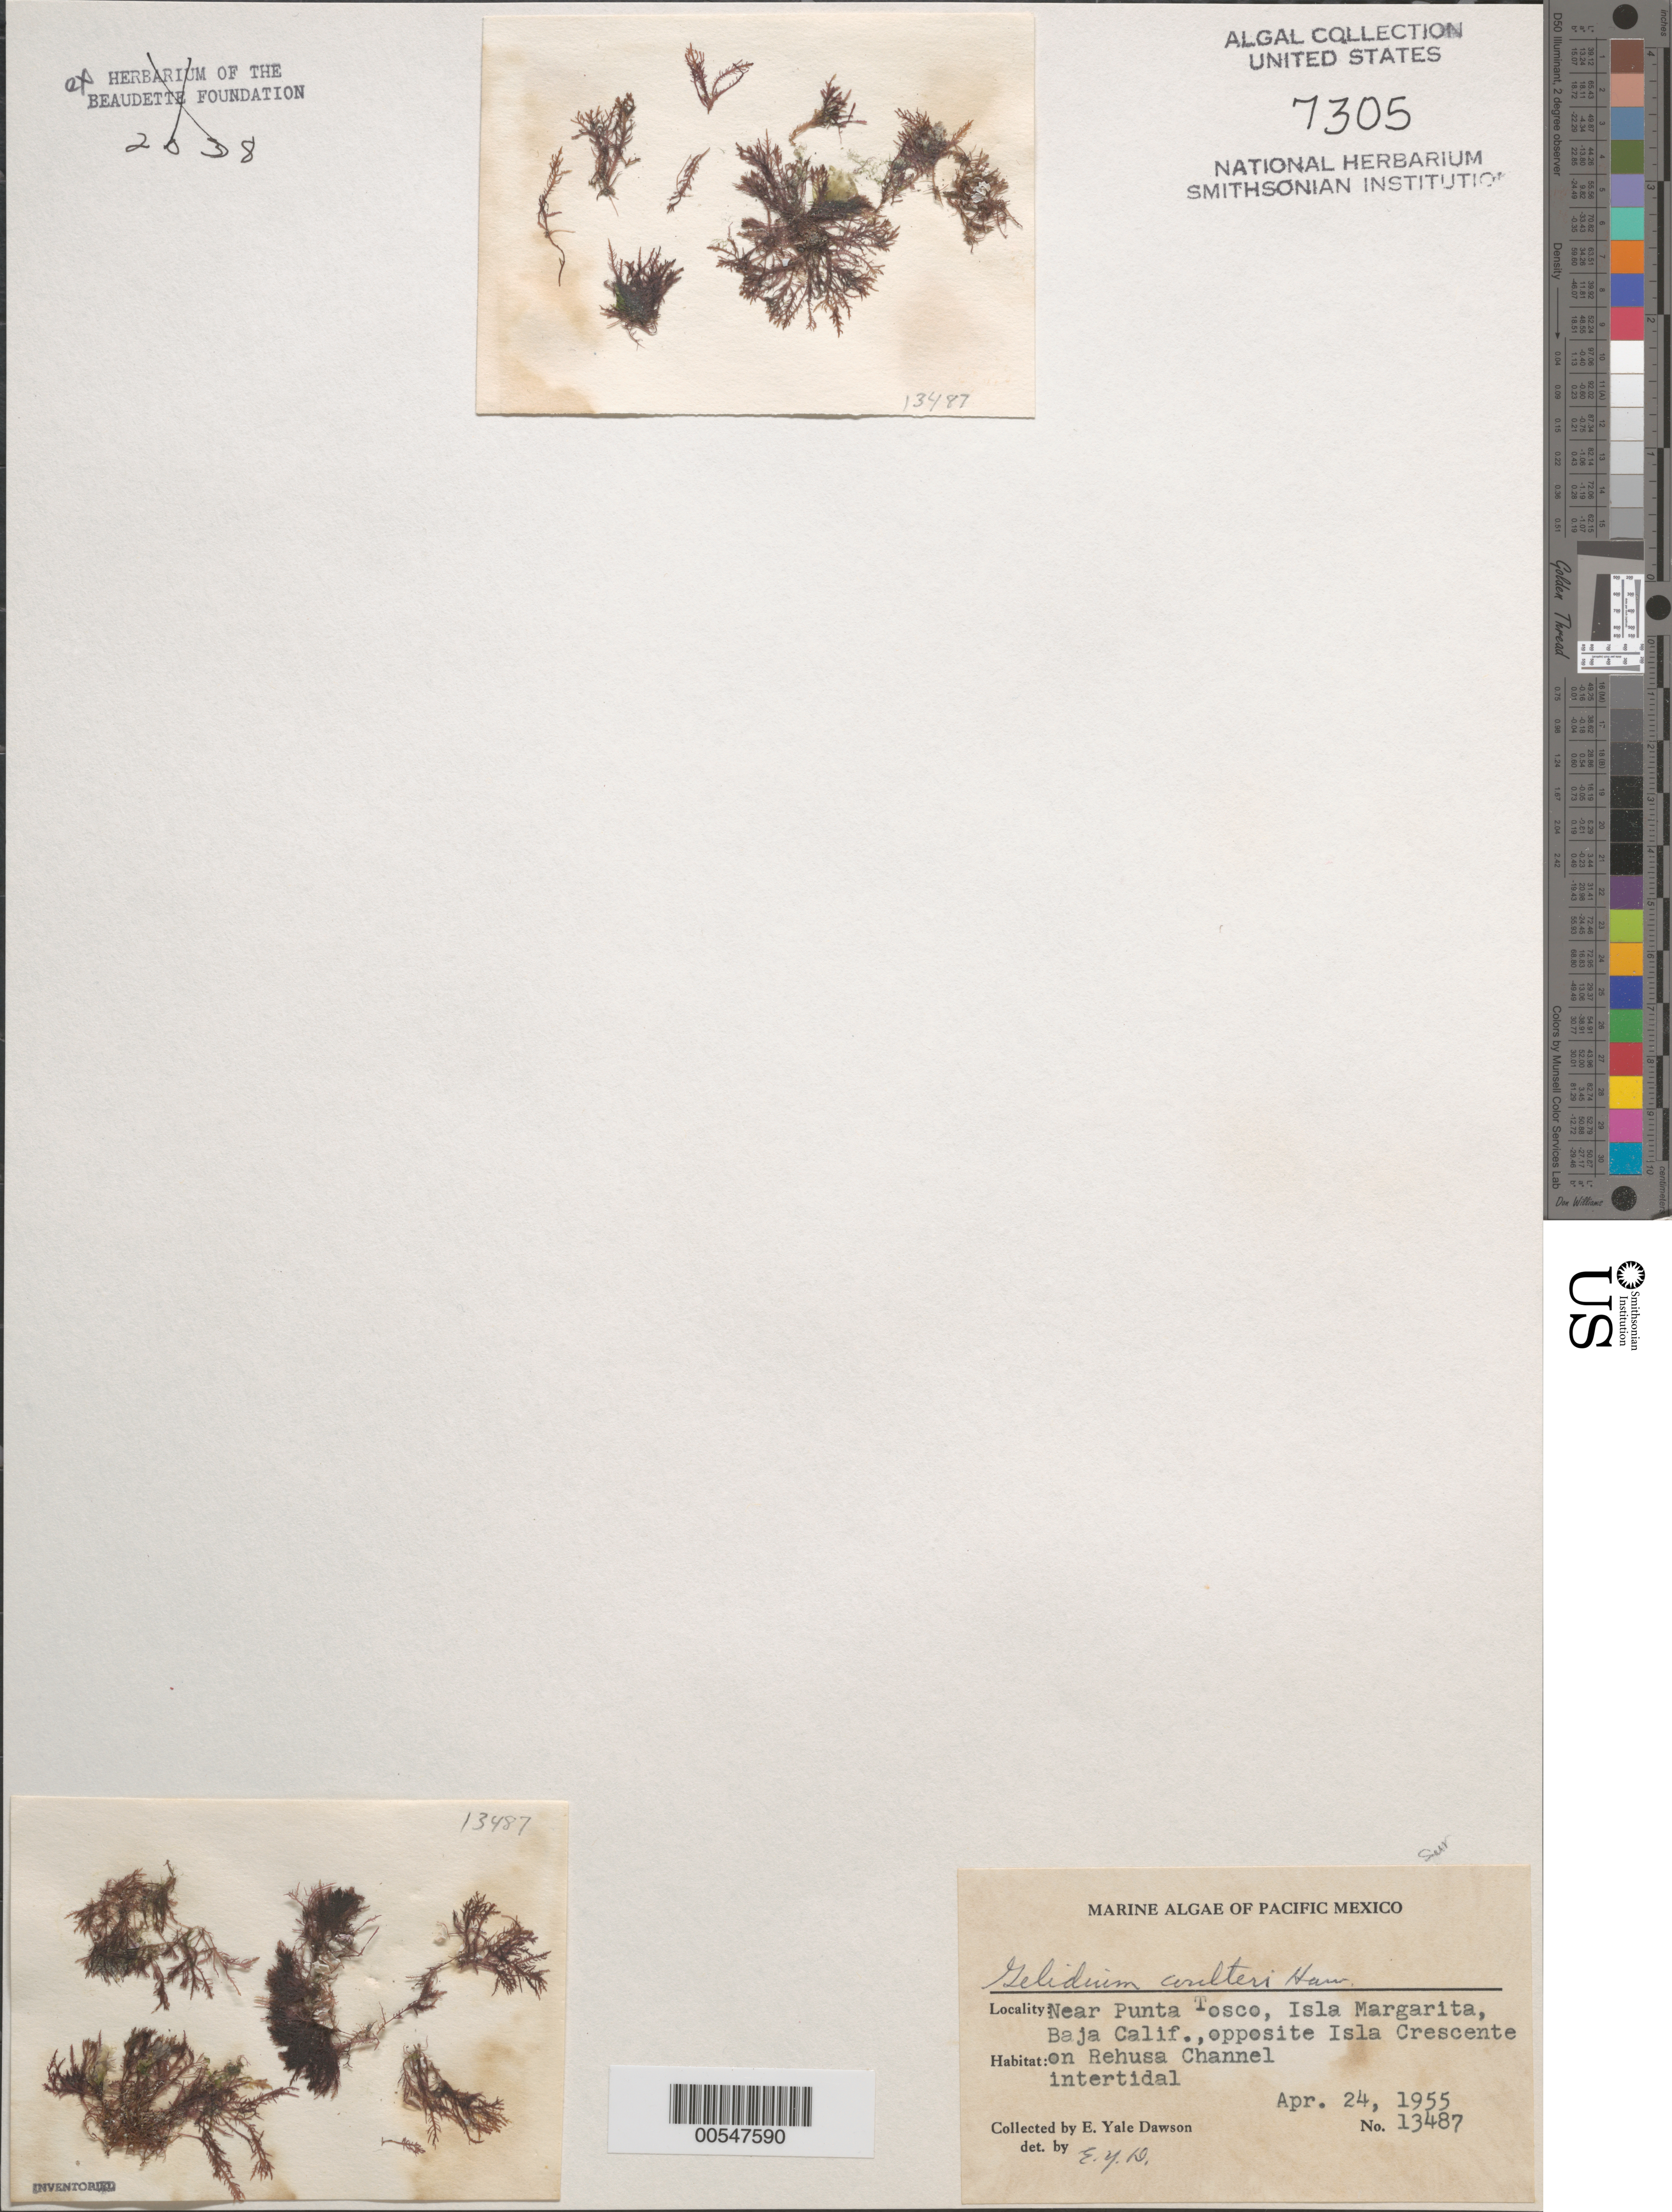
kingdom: Plantae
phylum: Rhodophyta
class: Florideophyceae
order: Gelidiales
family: Gelidiaceae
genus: Gelidium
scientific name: Gelidium coulteri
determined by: Dawson, E. Y.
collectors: E. Y. Dawson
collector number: EYD 13487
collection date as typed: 24 Apr 1955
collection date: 1955-04-24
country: Mexico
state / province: Baja California Sur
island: Isla Margarita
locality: Near Punta Tosca, opposite Isla Crescente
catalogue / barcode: US 7305